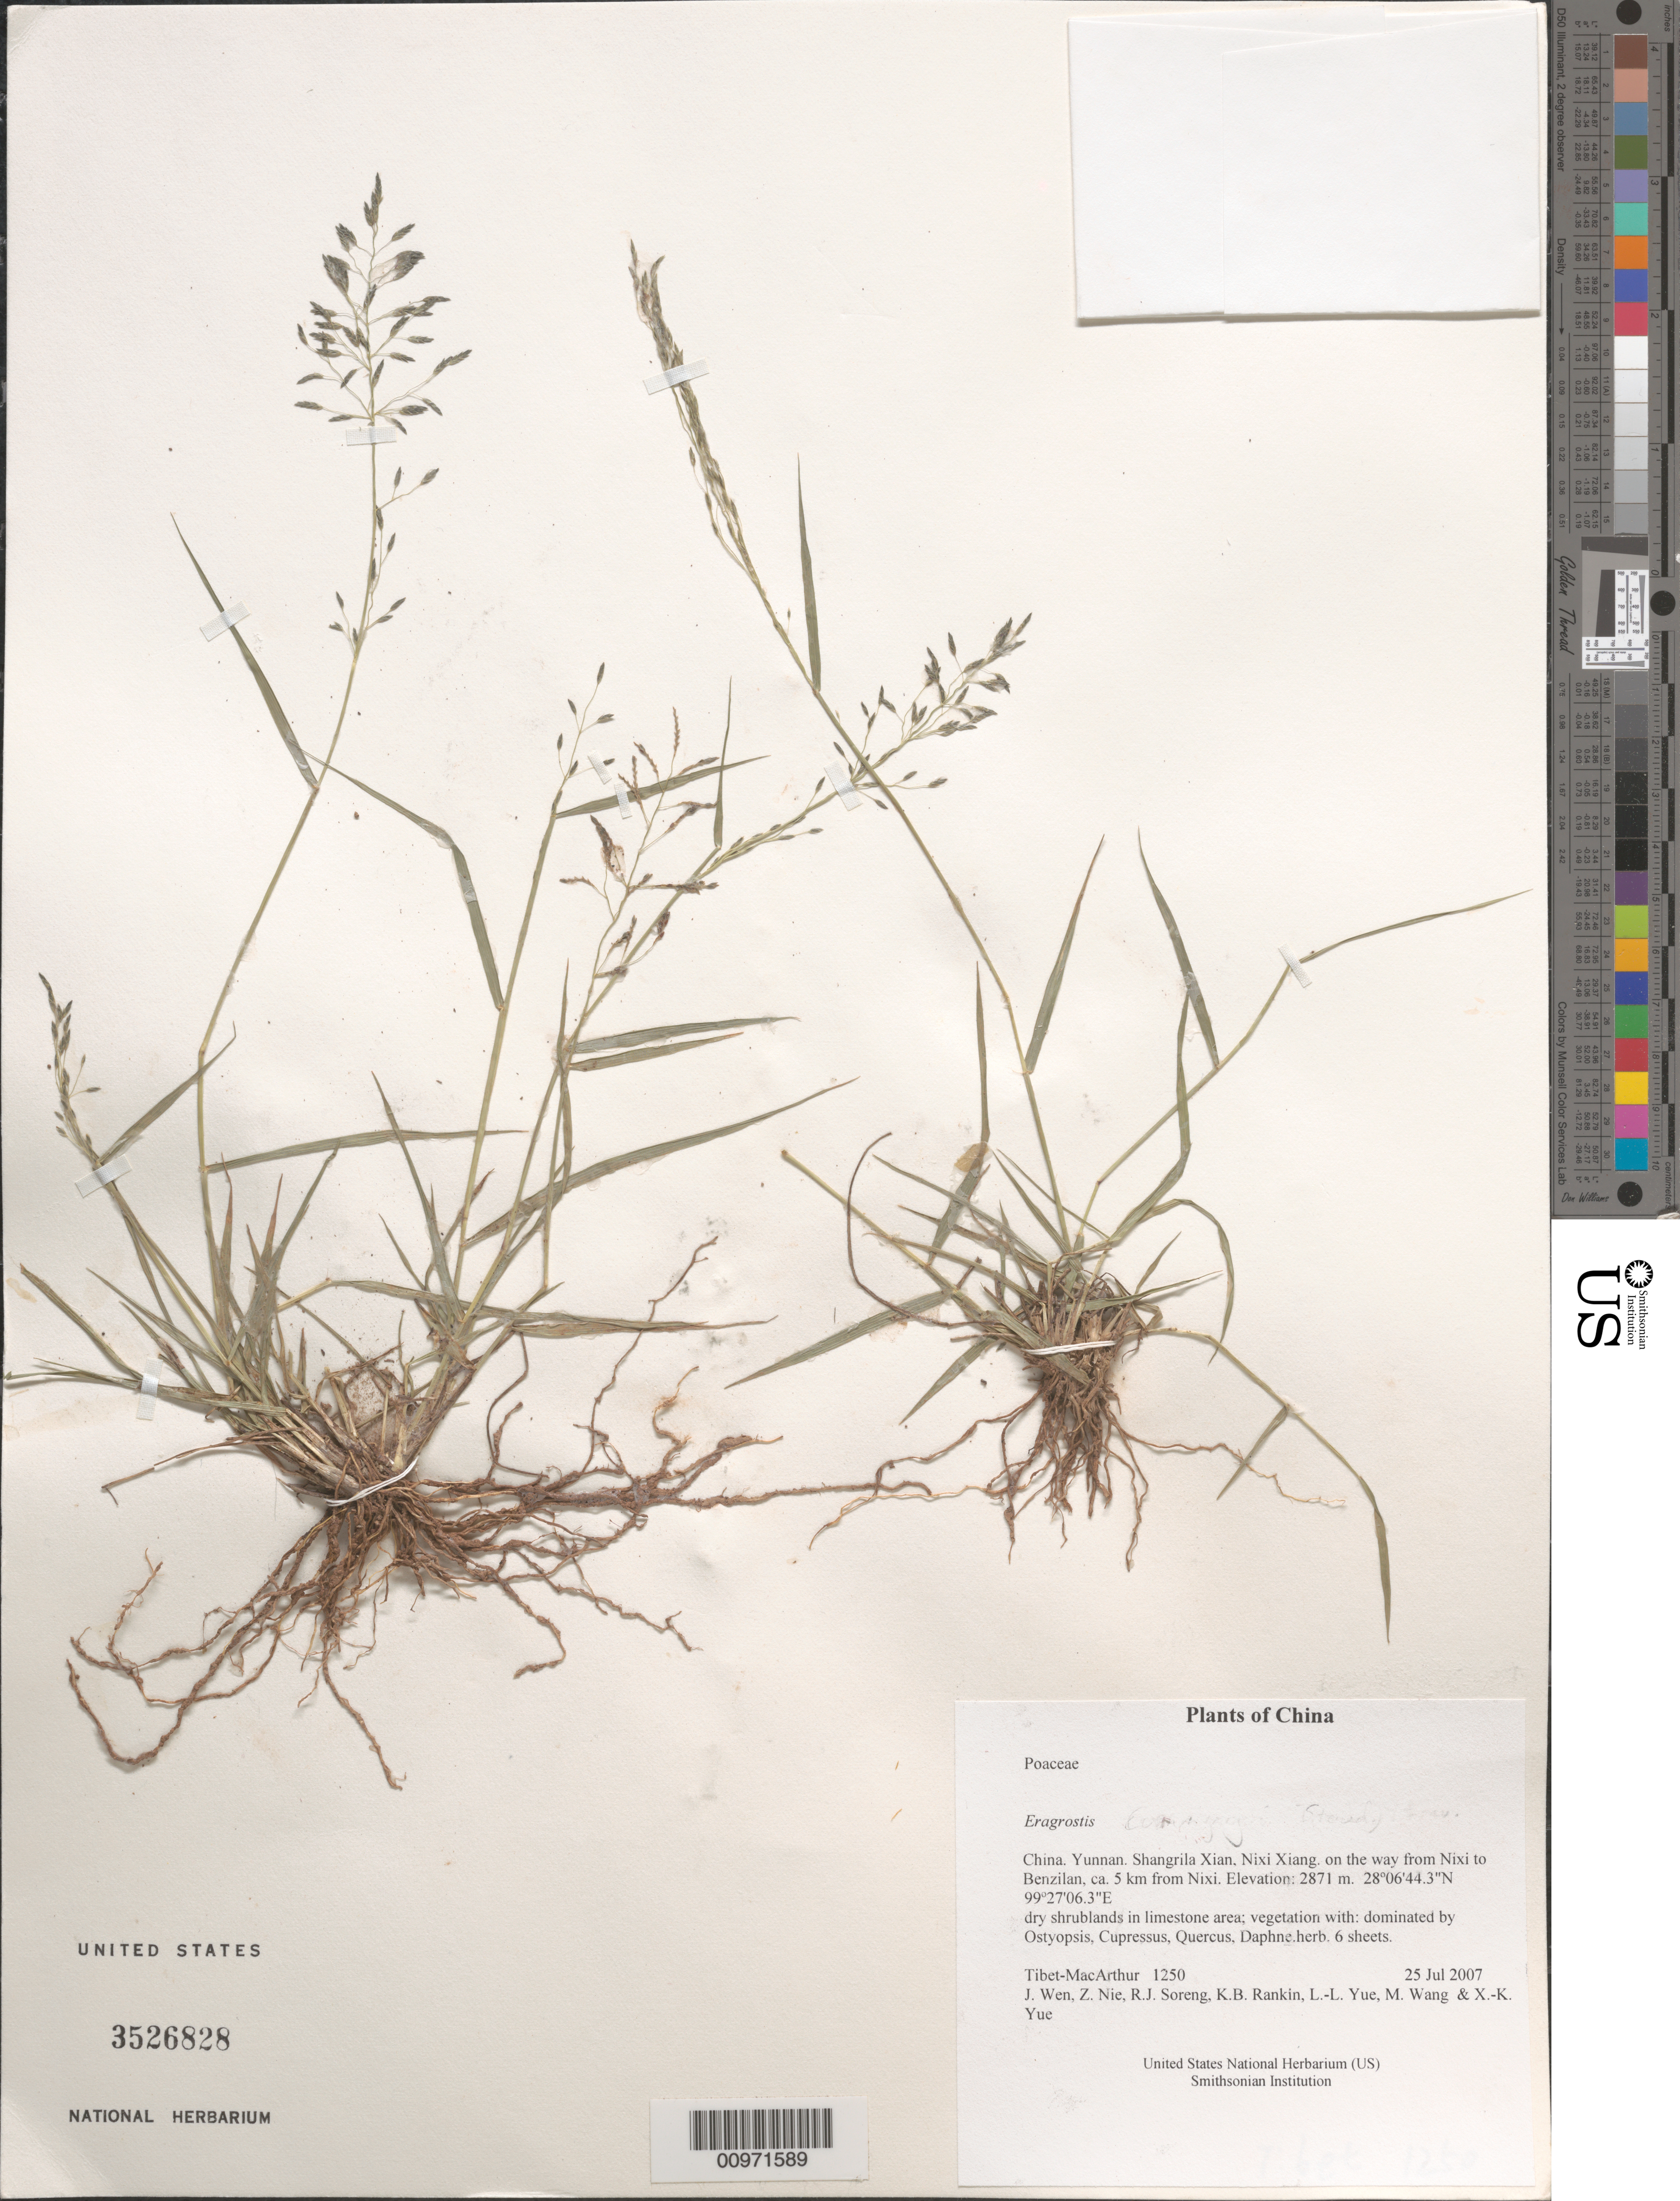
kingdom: Plantae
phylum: Tracheophyta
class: Liliopsida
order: Poales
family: Poaceae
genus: Eragrostis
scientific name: Eragrostis sp.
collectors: Tibet-MacArthur, J. Wen, Z. Nie, R. J. Soreng, K. Rankin, L. Yue, M. Wang & X. Yue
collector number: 1250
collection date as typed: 25 Jul 2007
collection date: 2007-07-25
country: China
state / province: Yunnan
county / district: Shangrila Xian, Nixi Xiang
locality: on the way from Nixi to Benzilan, ca. 5 km from Nixi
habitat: dry shrublands in limestone area; vegetation with: dominated by Ostyopsis, Cupressus, Quercus, Daphne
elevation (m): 2871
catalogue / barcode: US 3526828